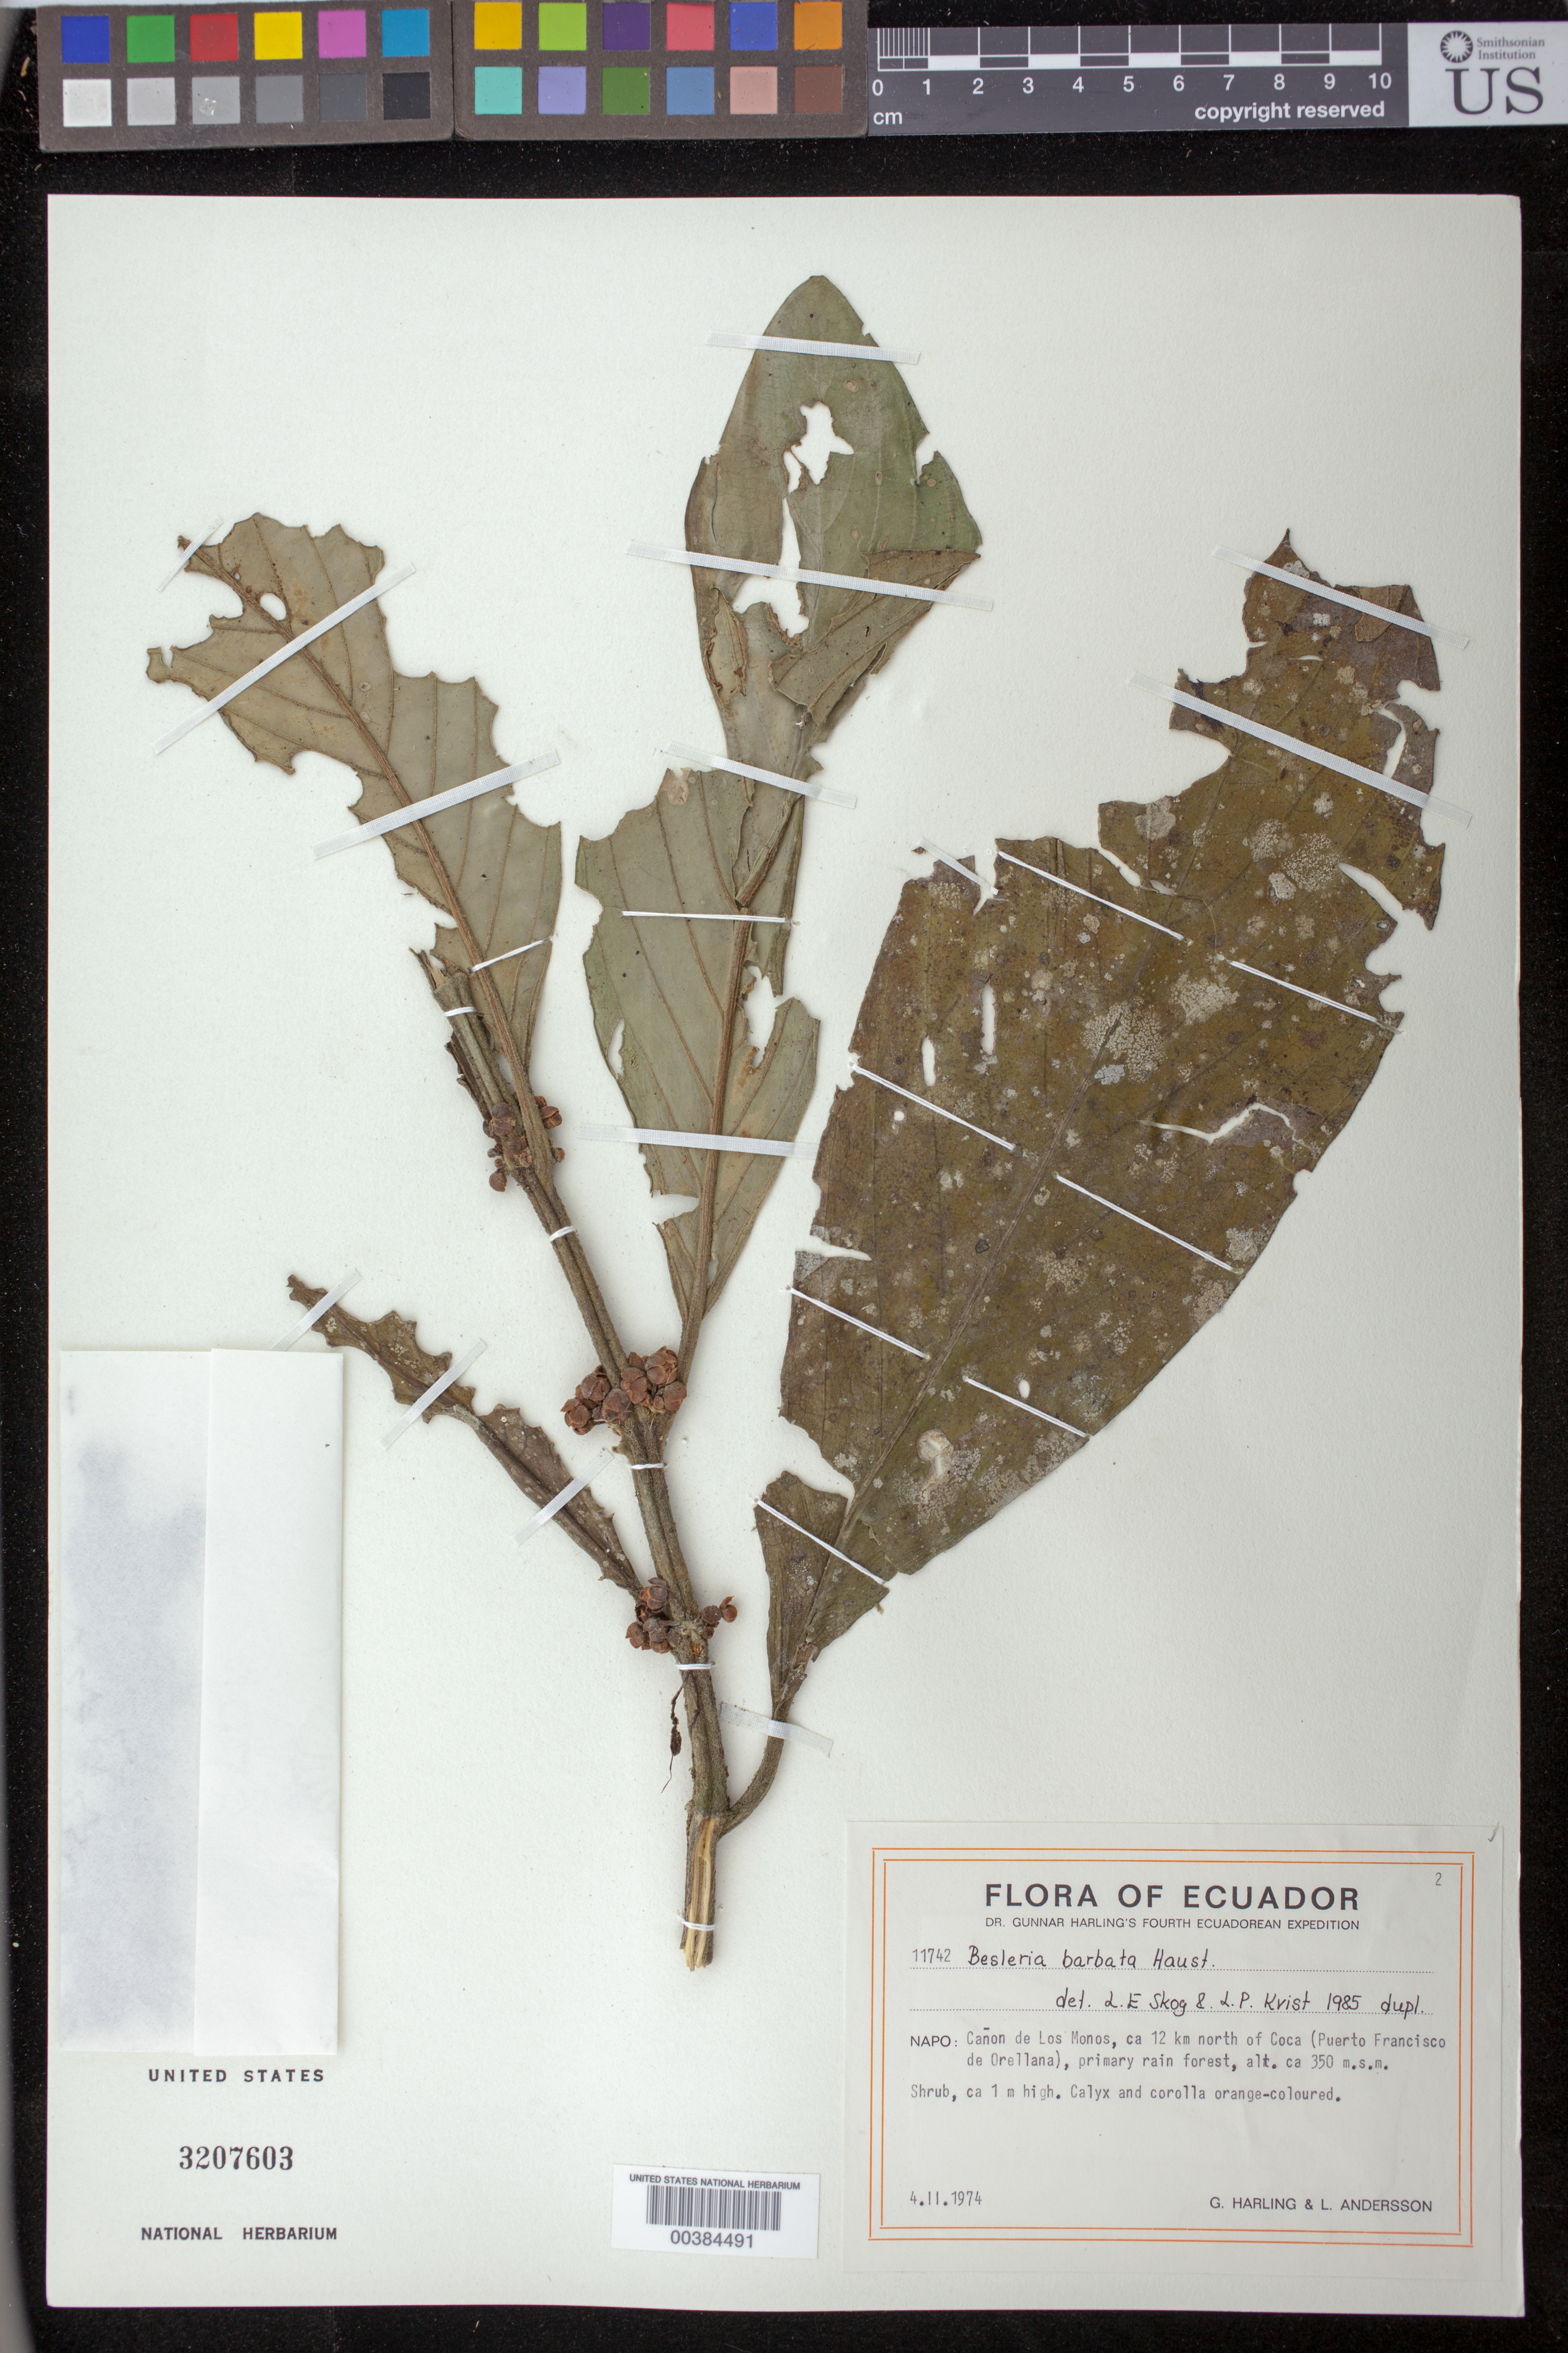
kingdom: Plantae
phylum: Tracheophyta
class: Magnoliopsida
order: Lamiales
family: Gesneriaceae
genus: Besleria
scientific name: Besleria barbata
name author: (Poepp.) Hanst.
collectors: G. Harling & L. Andersson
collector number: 11742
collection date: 1974-11-04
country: Ecuador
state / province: Napo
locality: Canon de Los Monos, ca 12 km north of Coca (Puerto Francisco de Orellana)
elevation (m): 350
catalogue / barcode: US 3207603